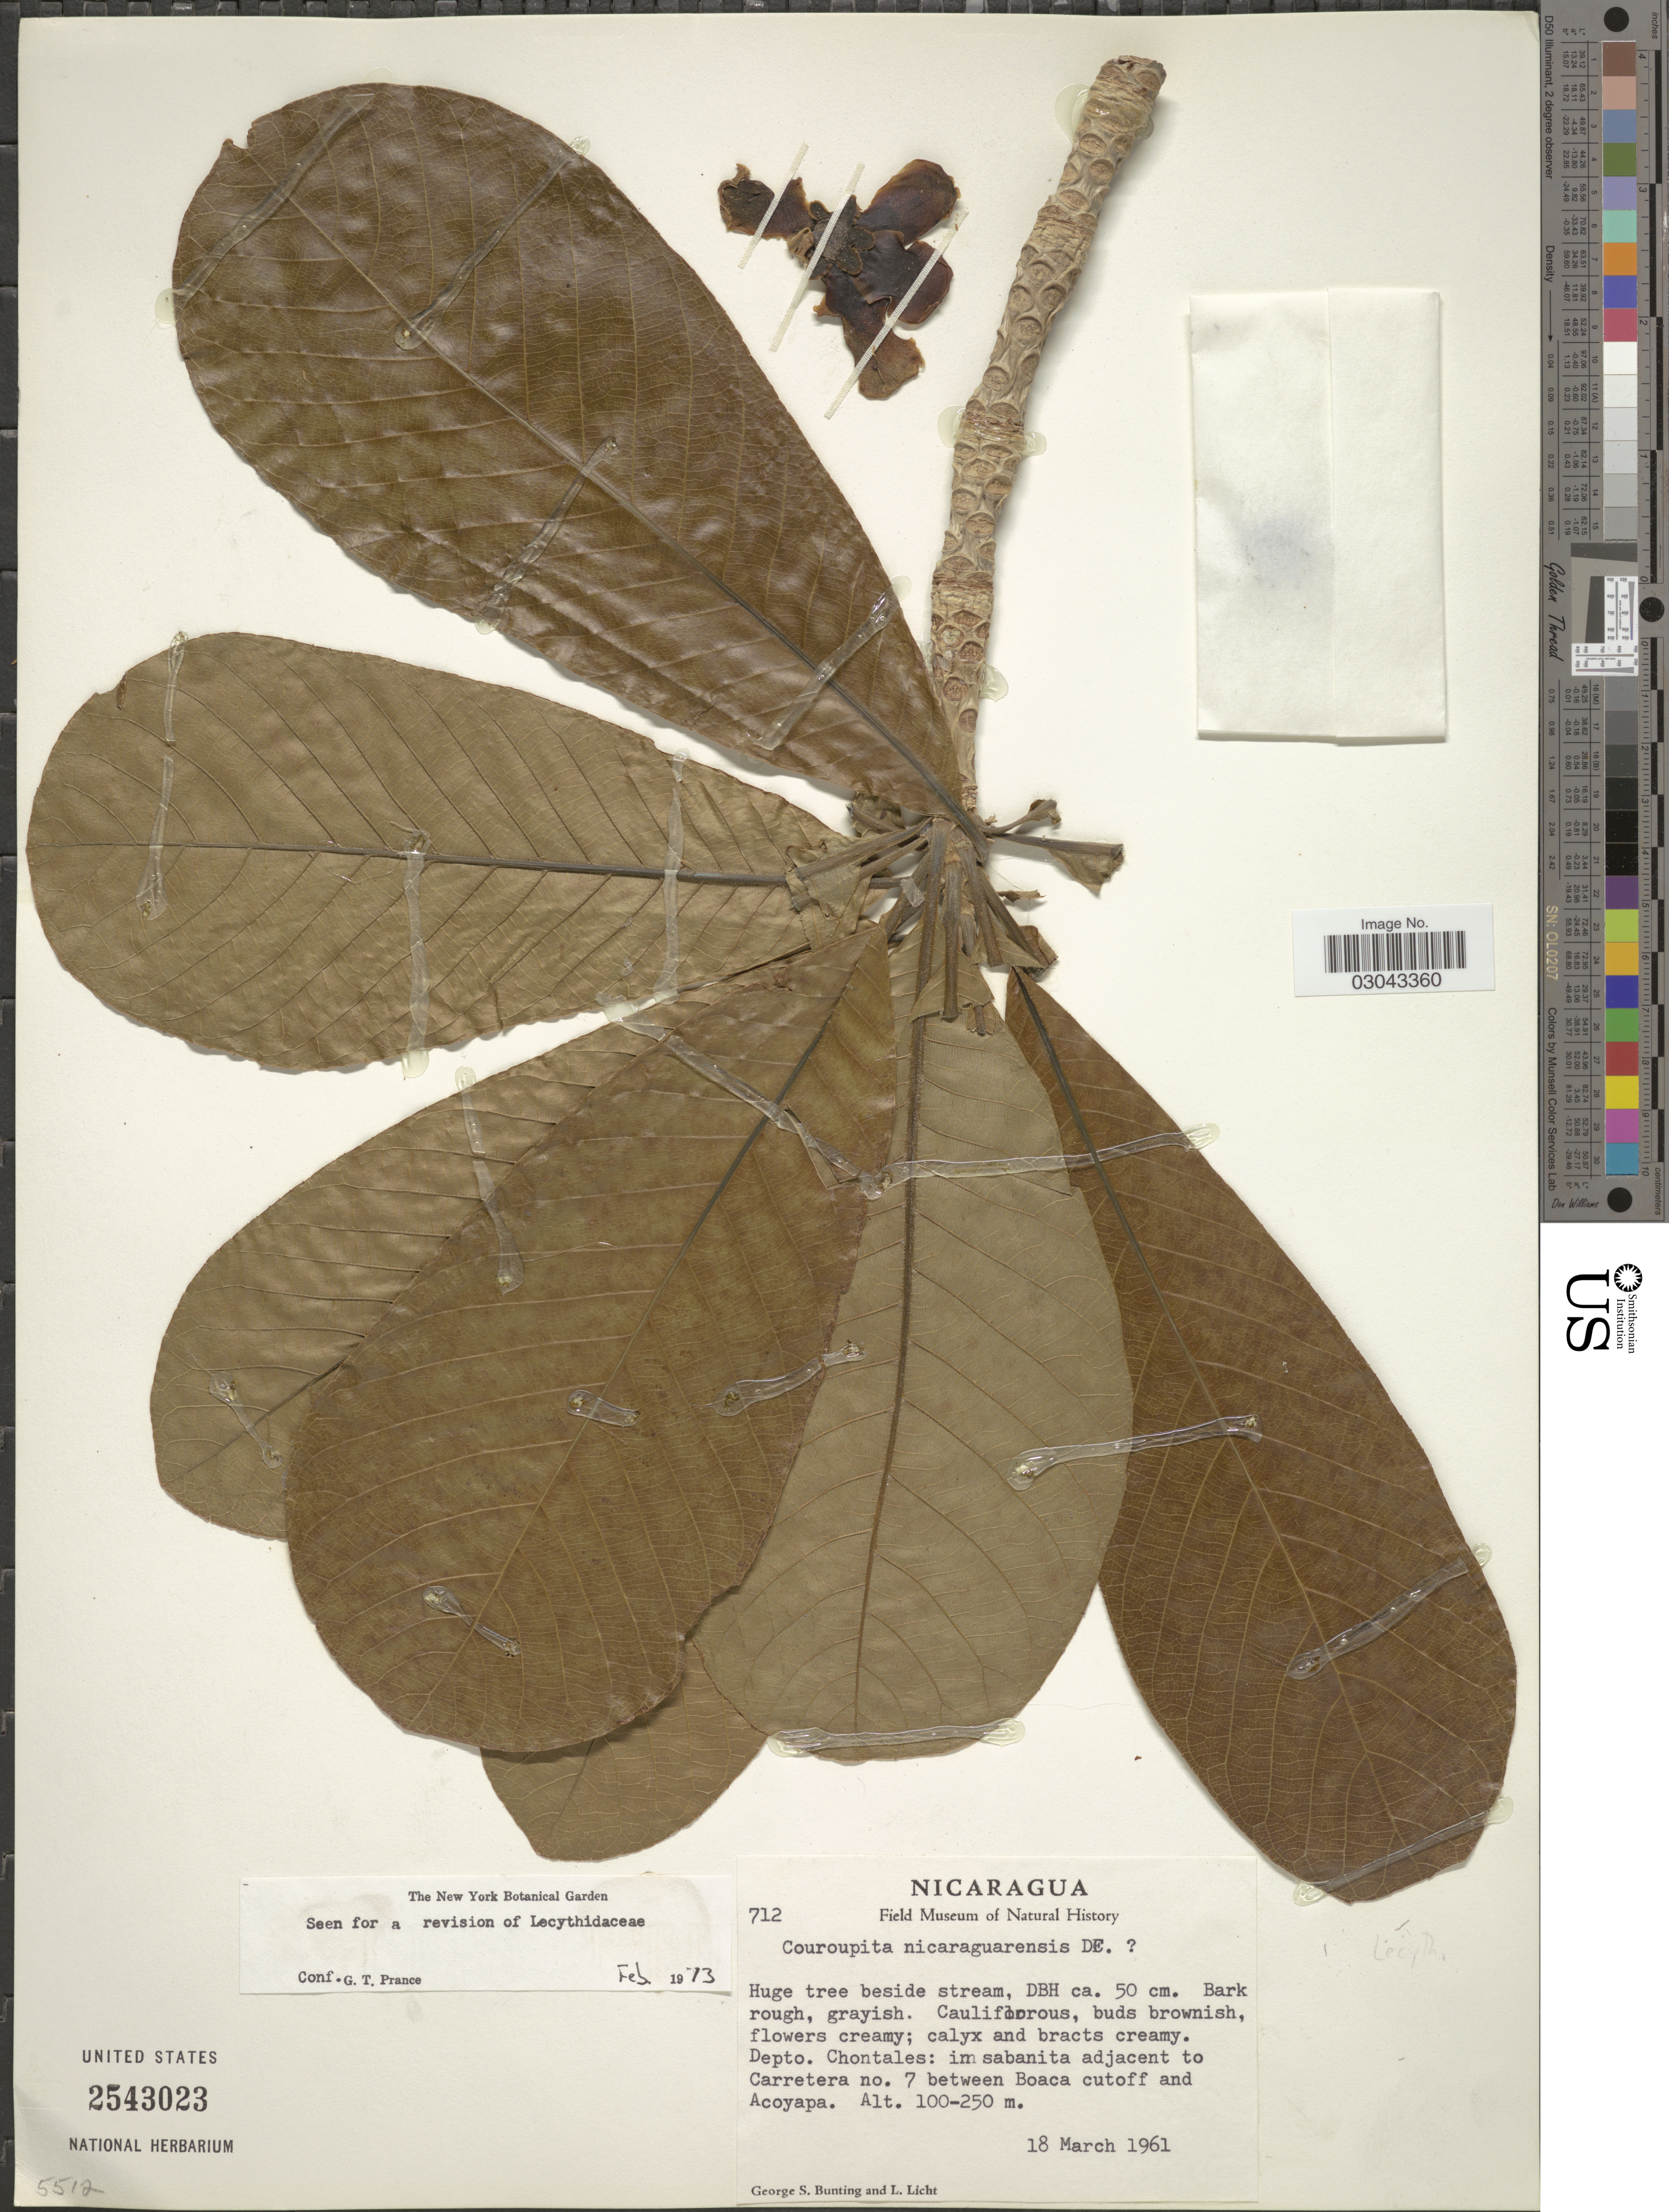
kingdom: Plantae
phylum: Tracheophyta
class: Magnoliopsida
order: Ericales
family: Lecythidaceae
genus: Couroupita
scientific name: Couroupita nicaraguarensis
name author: DC.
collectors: G. S. Bunting & L. Licht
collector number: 712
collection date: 1961-03-18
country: Nicaragua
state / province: Chontales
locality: Depto. Chontales: im sabanita adjacent to Carretera no. 7 between Boaca cutoff and Acoyapa.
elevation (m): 100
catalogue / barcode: US 2543023